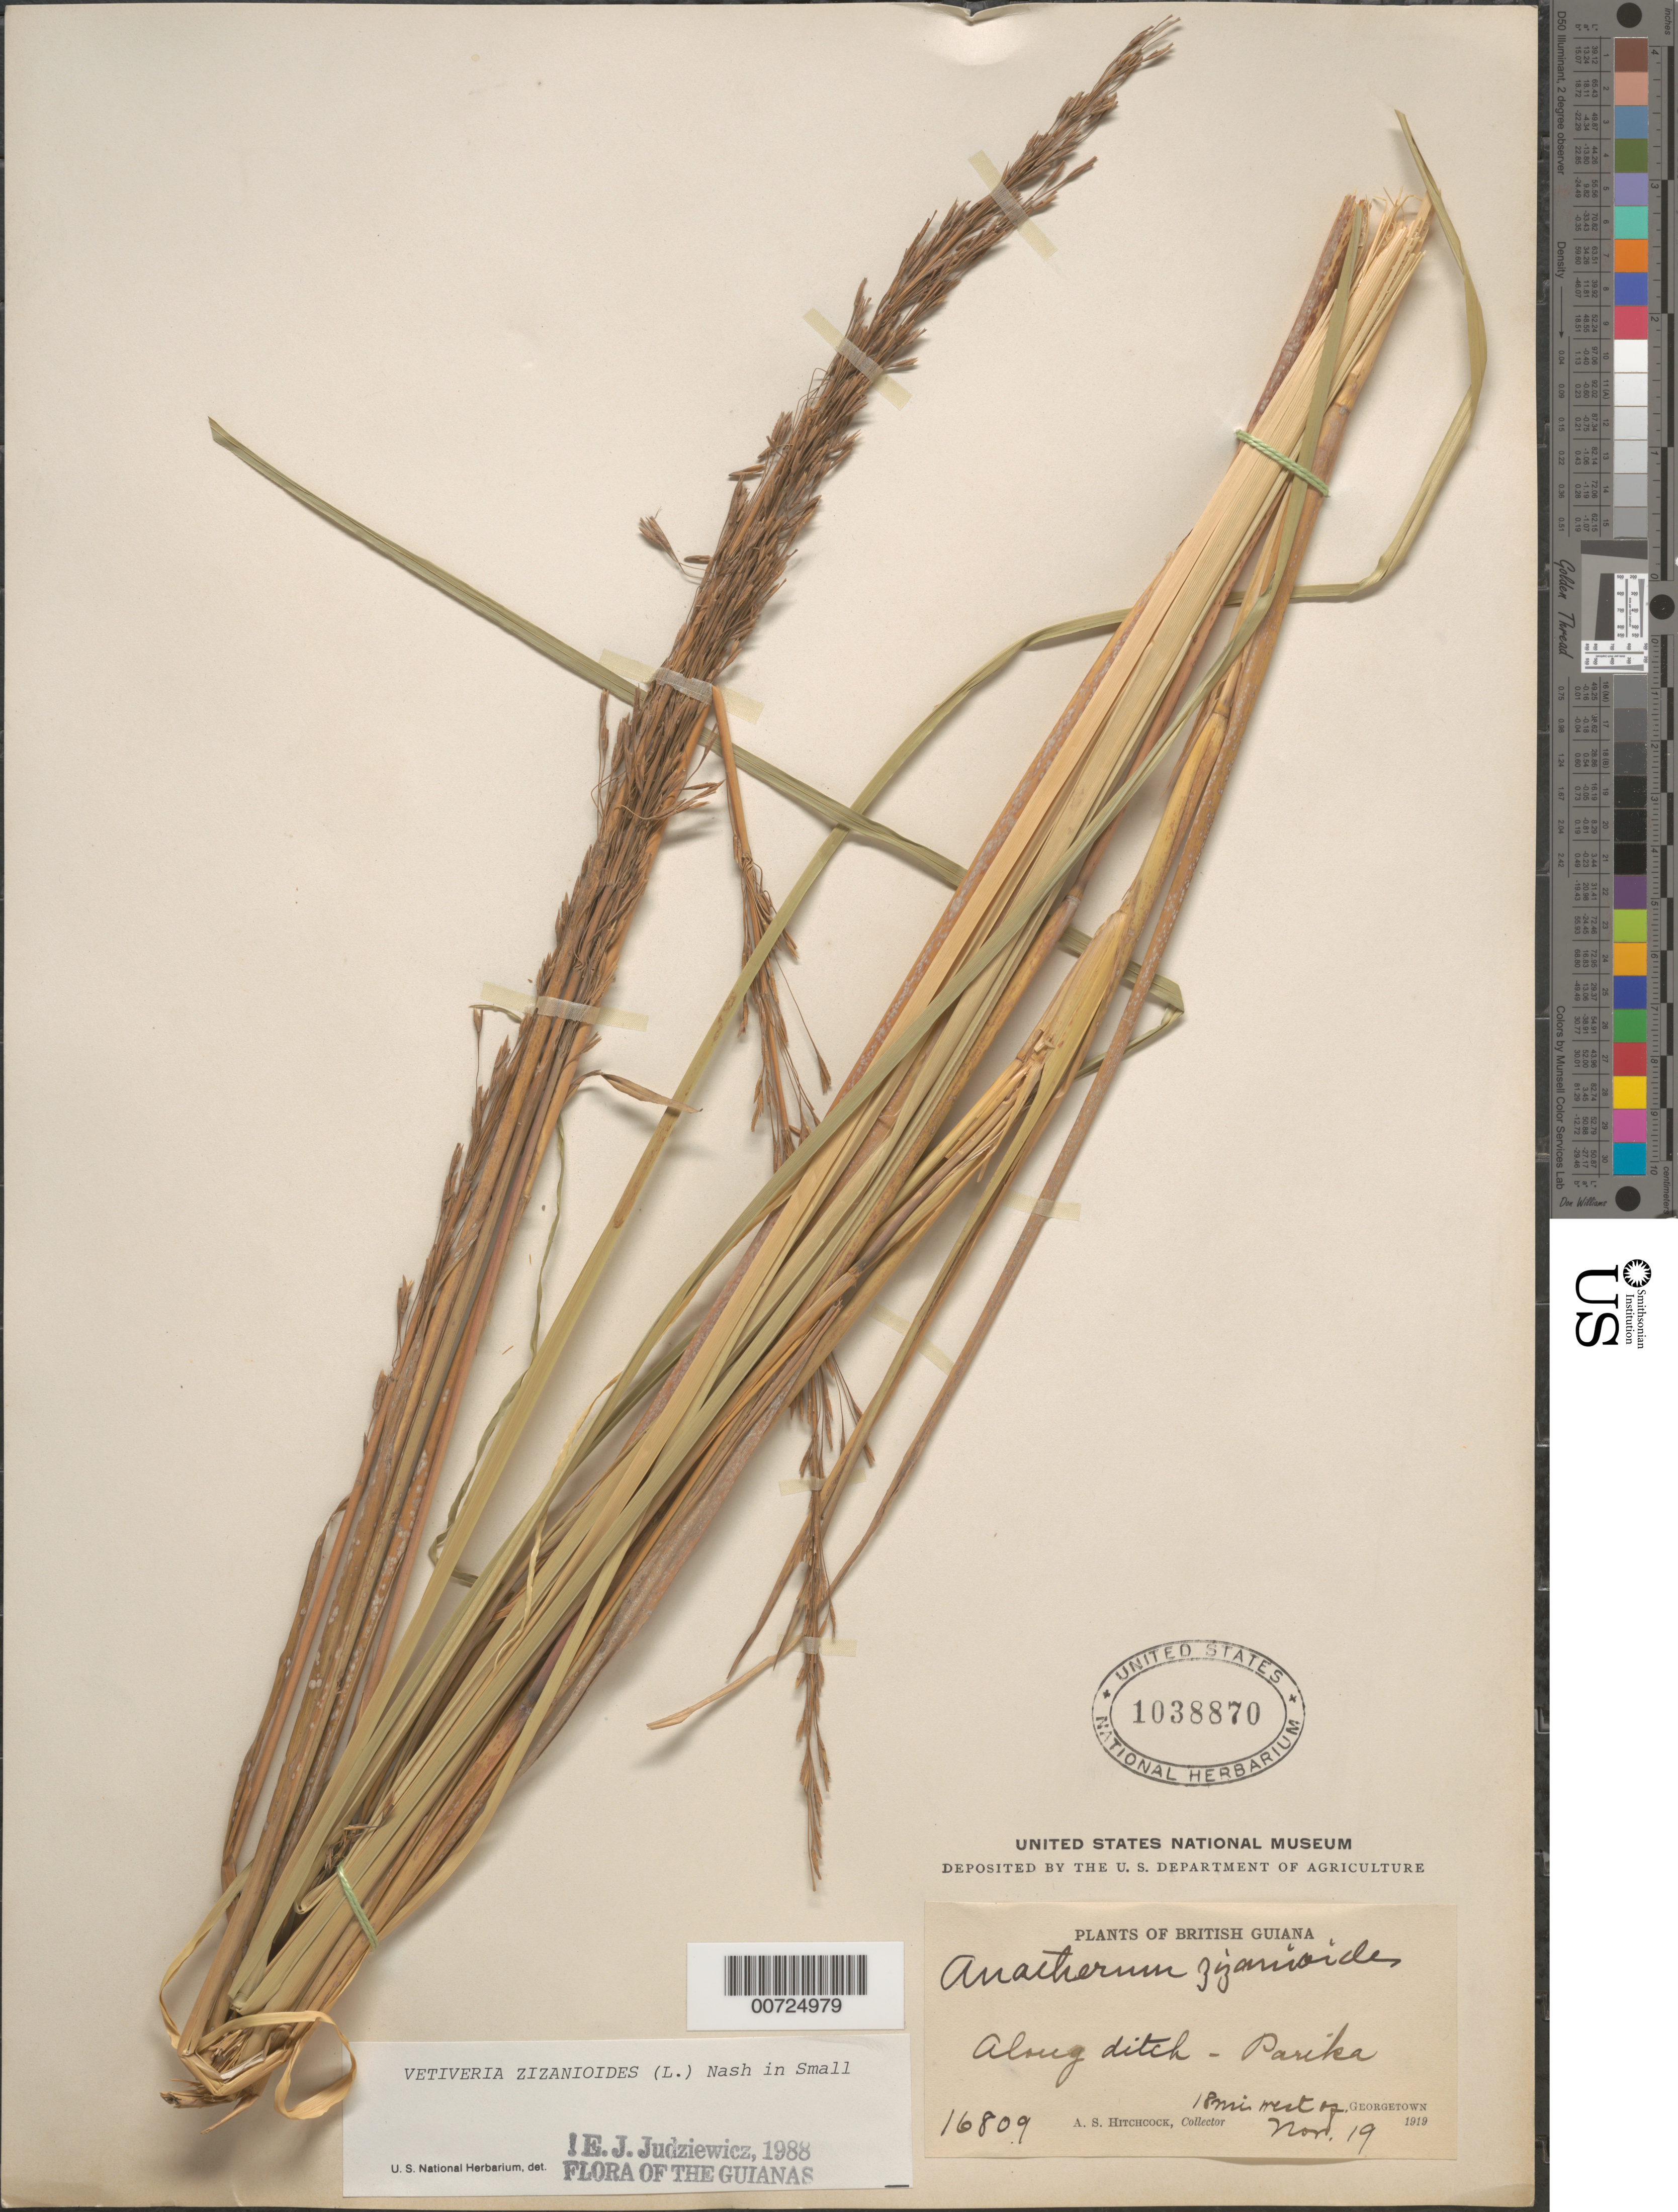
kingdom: Plantae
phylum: Tracheophyta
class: Liliopsida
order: Poales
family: Poaceae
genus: Vetiveria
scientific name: Vetiveria zizanioides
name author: (L.) Nash ex Small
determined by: Judziewicz, E. J.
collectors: A. S. Hitchcock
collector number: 16809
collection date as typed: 19-Nov-19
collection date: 1919-11-19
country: Guyana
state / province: Essequibo Isl-W. Demerara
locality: Parika, 18 mi. W of Georgetown, on Essequibo R.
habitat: Along ditch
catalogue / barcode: US 1038870